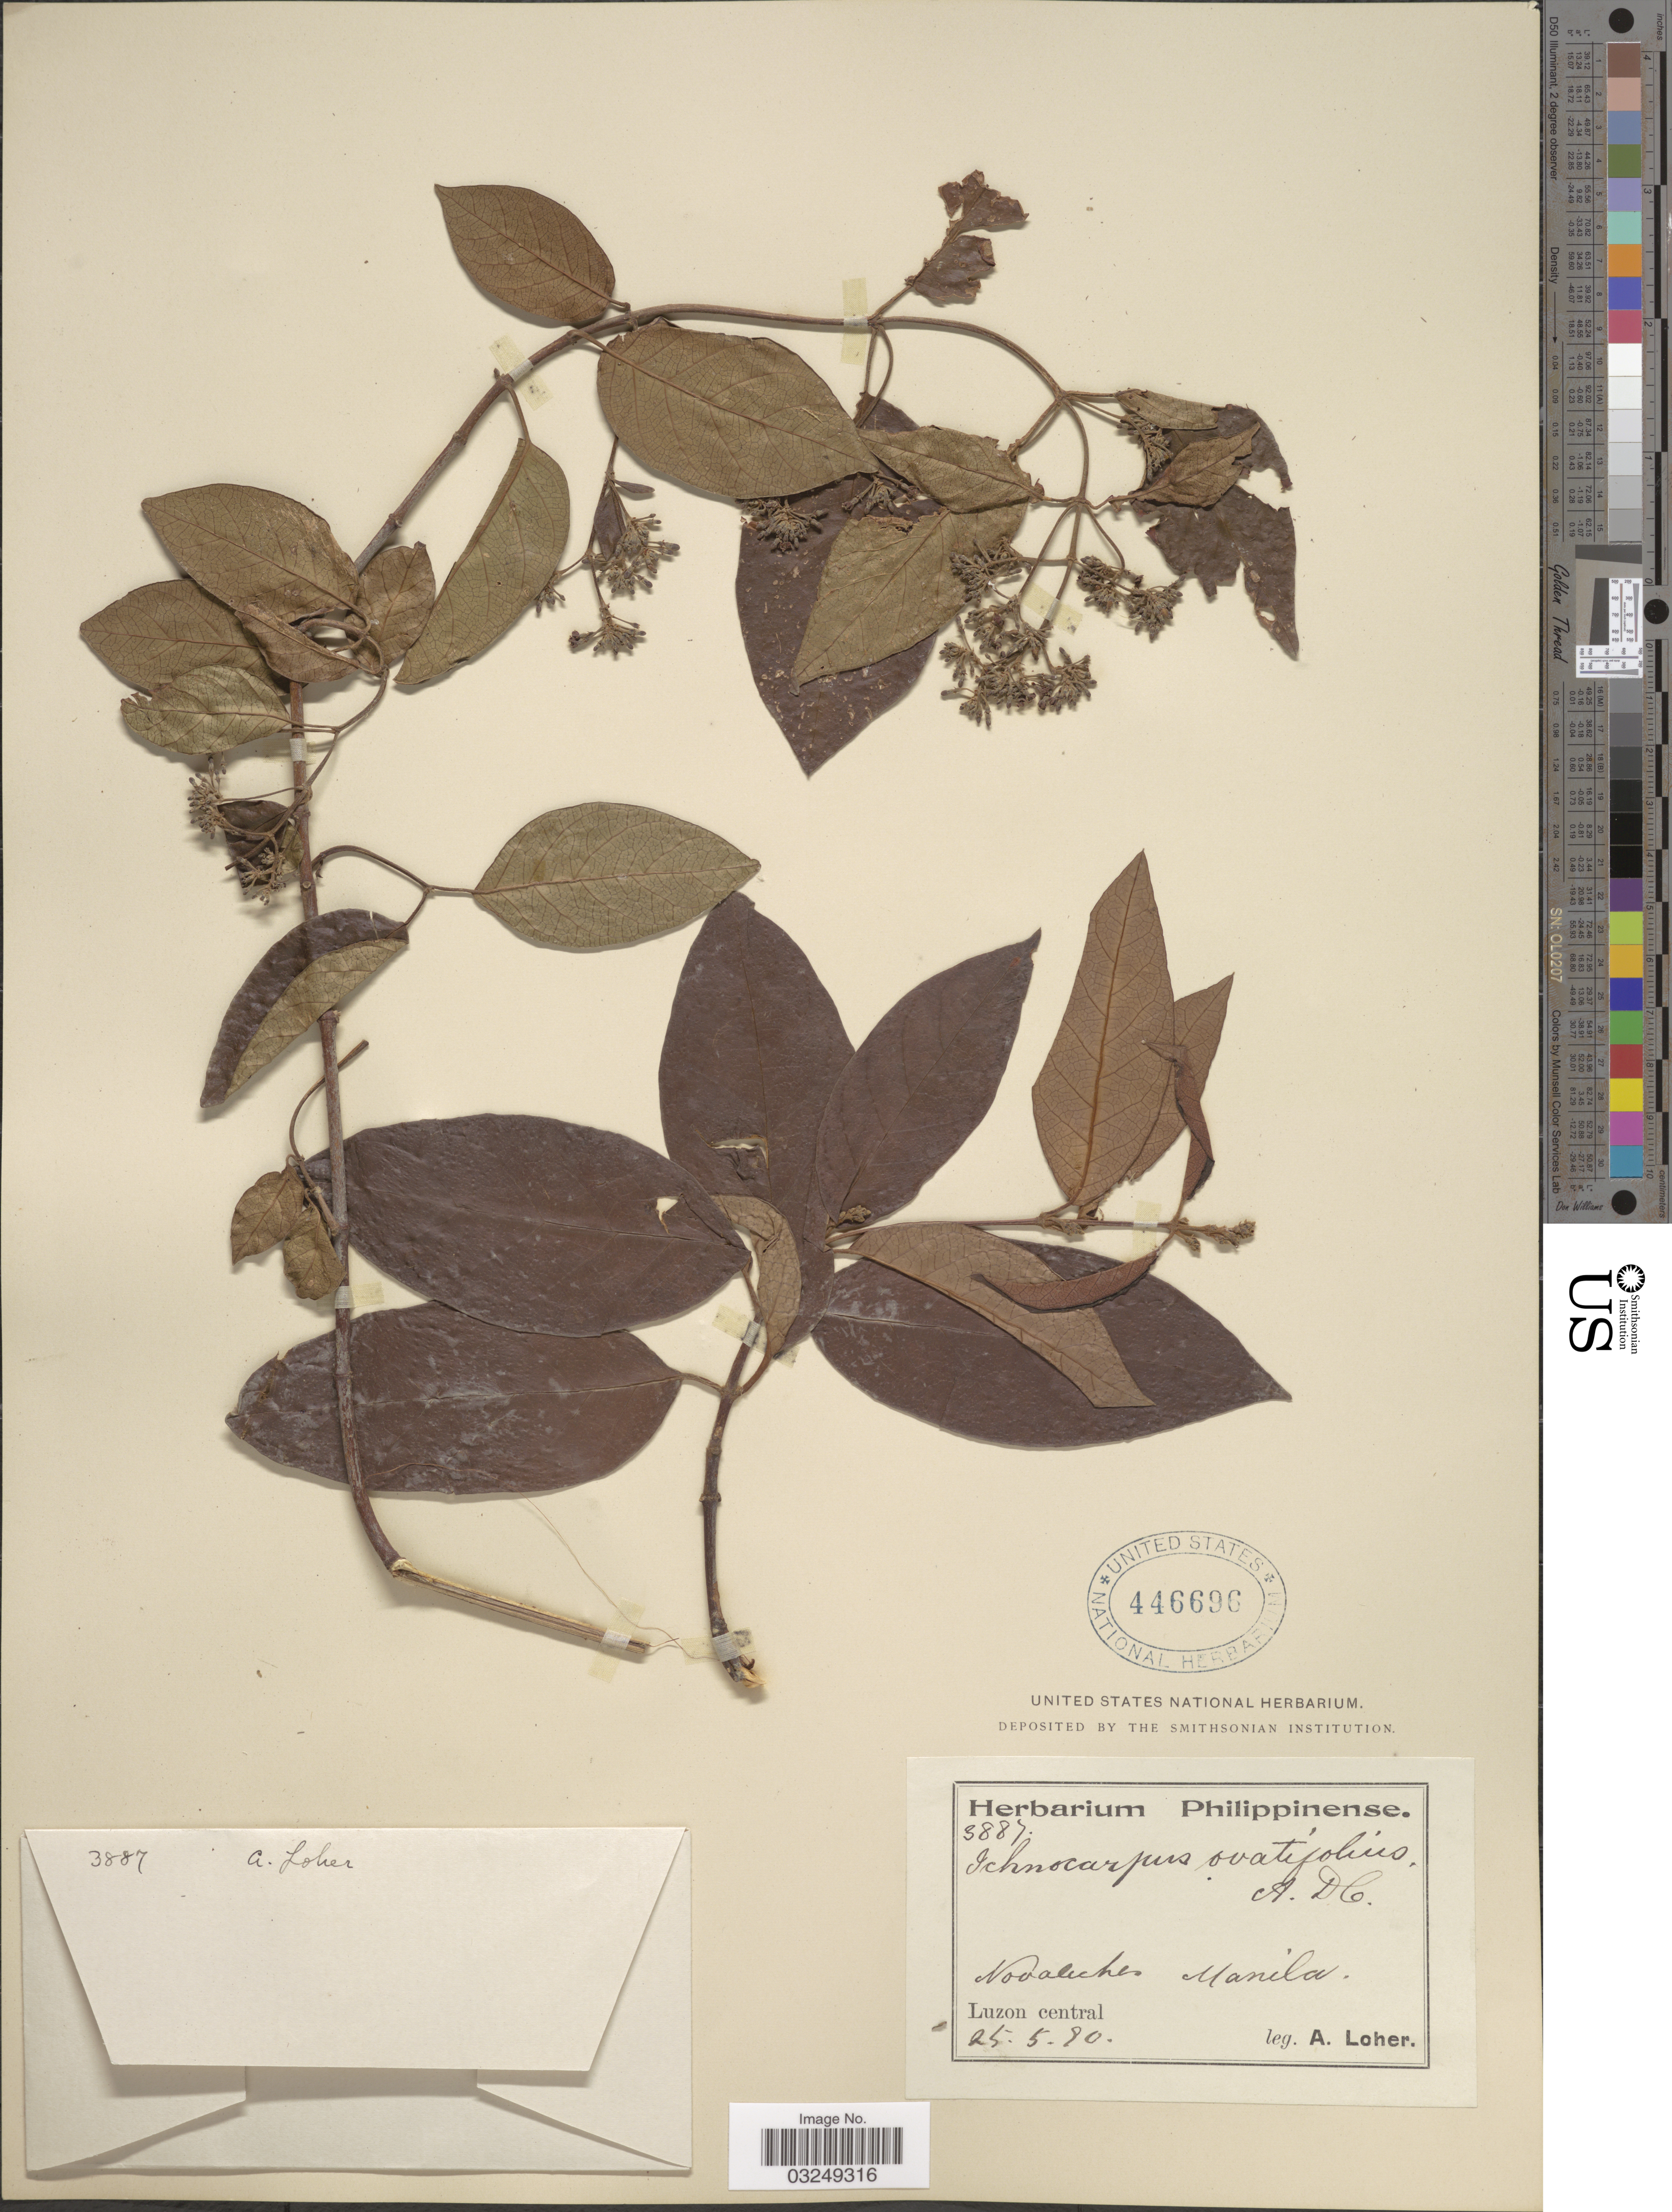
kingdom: Plantae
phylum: Tracheophyta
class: Magnoliopsida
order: Gentianales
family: Apocynaceae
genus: Ichnocarpus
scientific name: Ichnocarpus frutescens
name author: (L.) W.T. Aiton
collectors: A. Loher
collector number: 3887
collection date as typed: Transcribed d/m/y: 25/5/90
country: Philippines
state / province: Central Luzon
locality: Novaleches, Manilas. Luzon central.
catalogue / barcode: US 446696